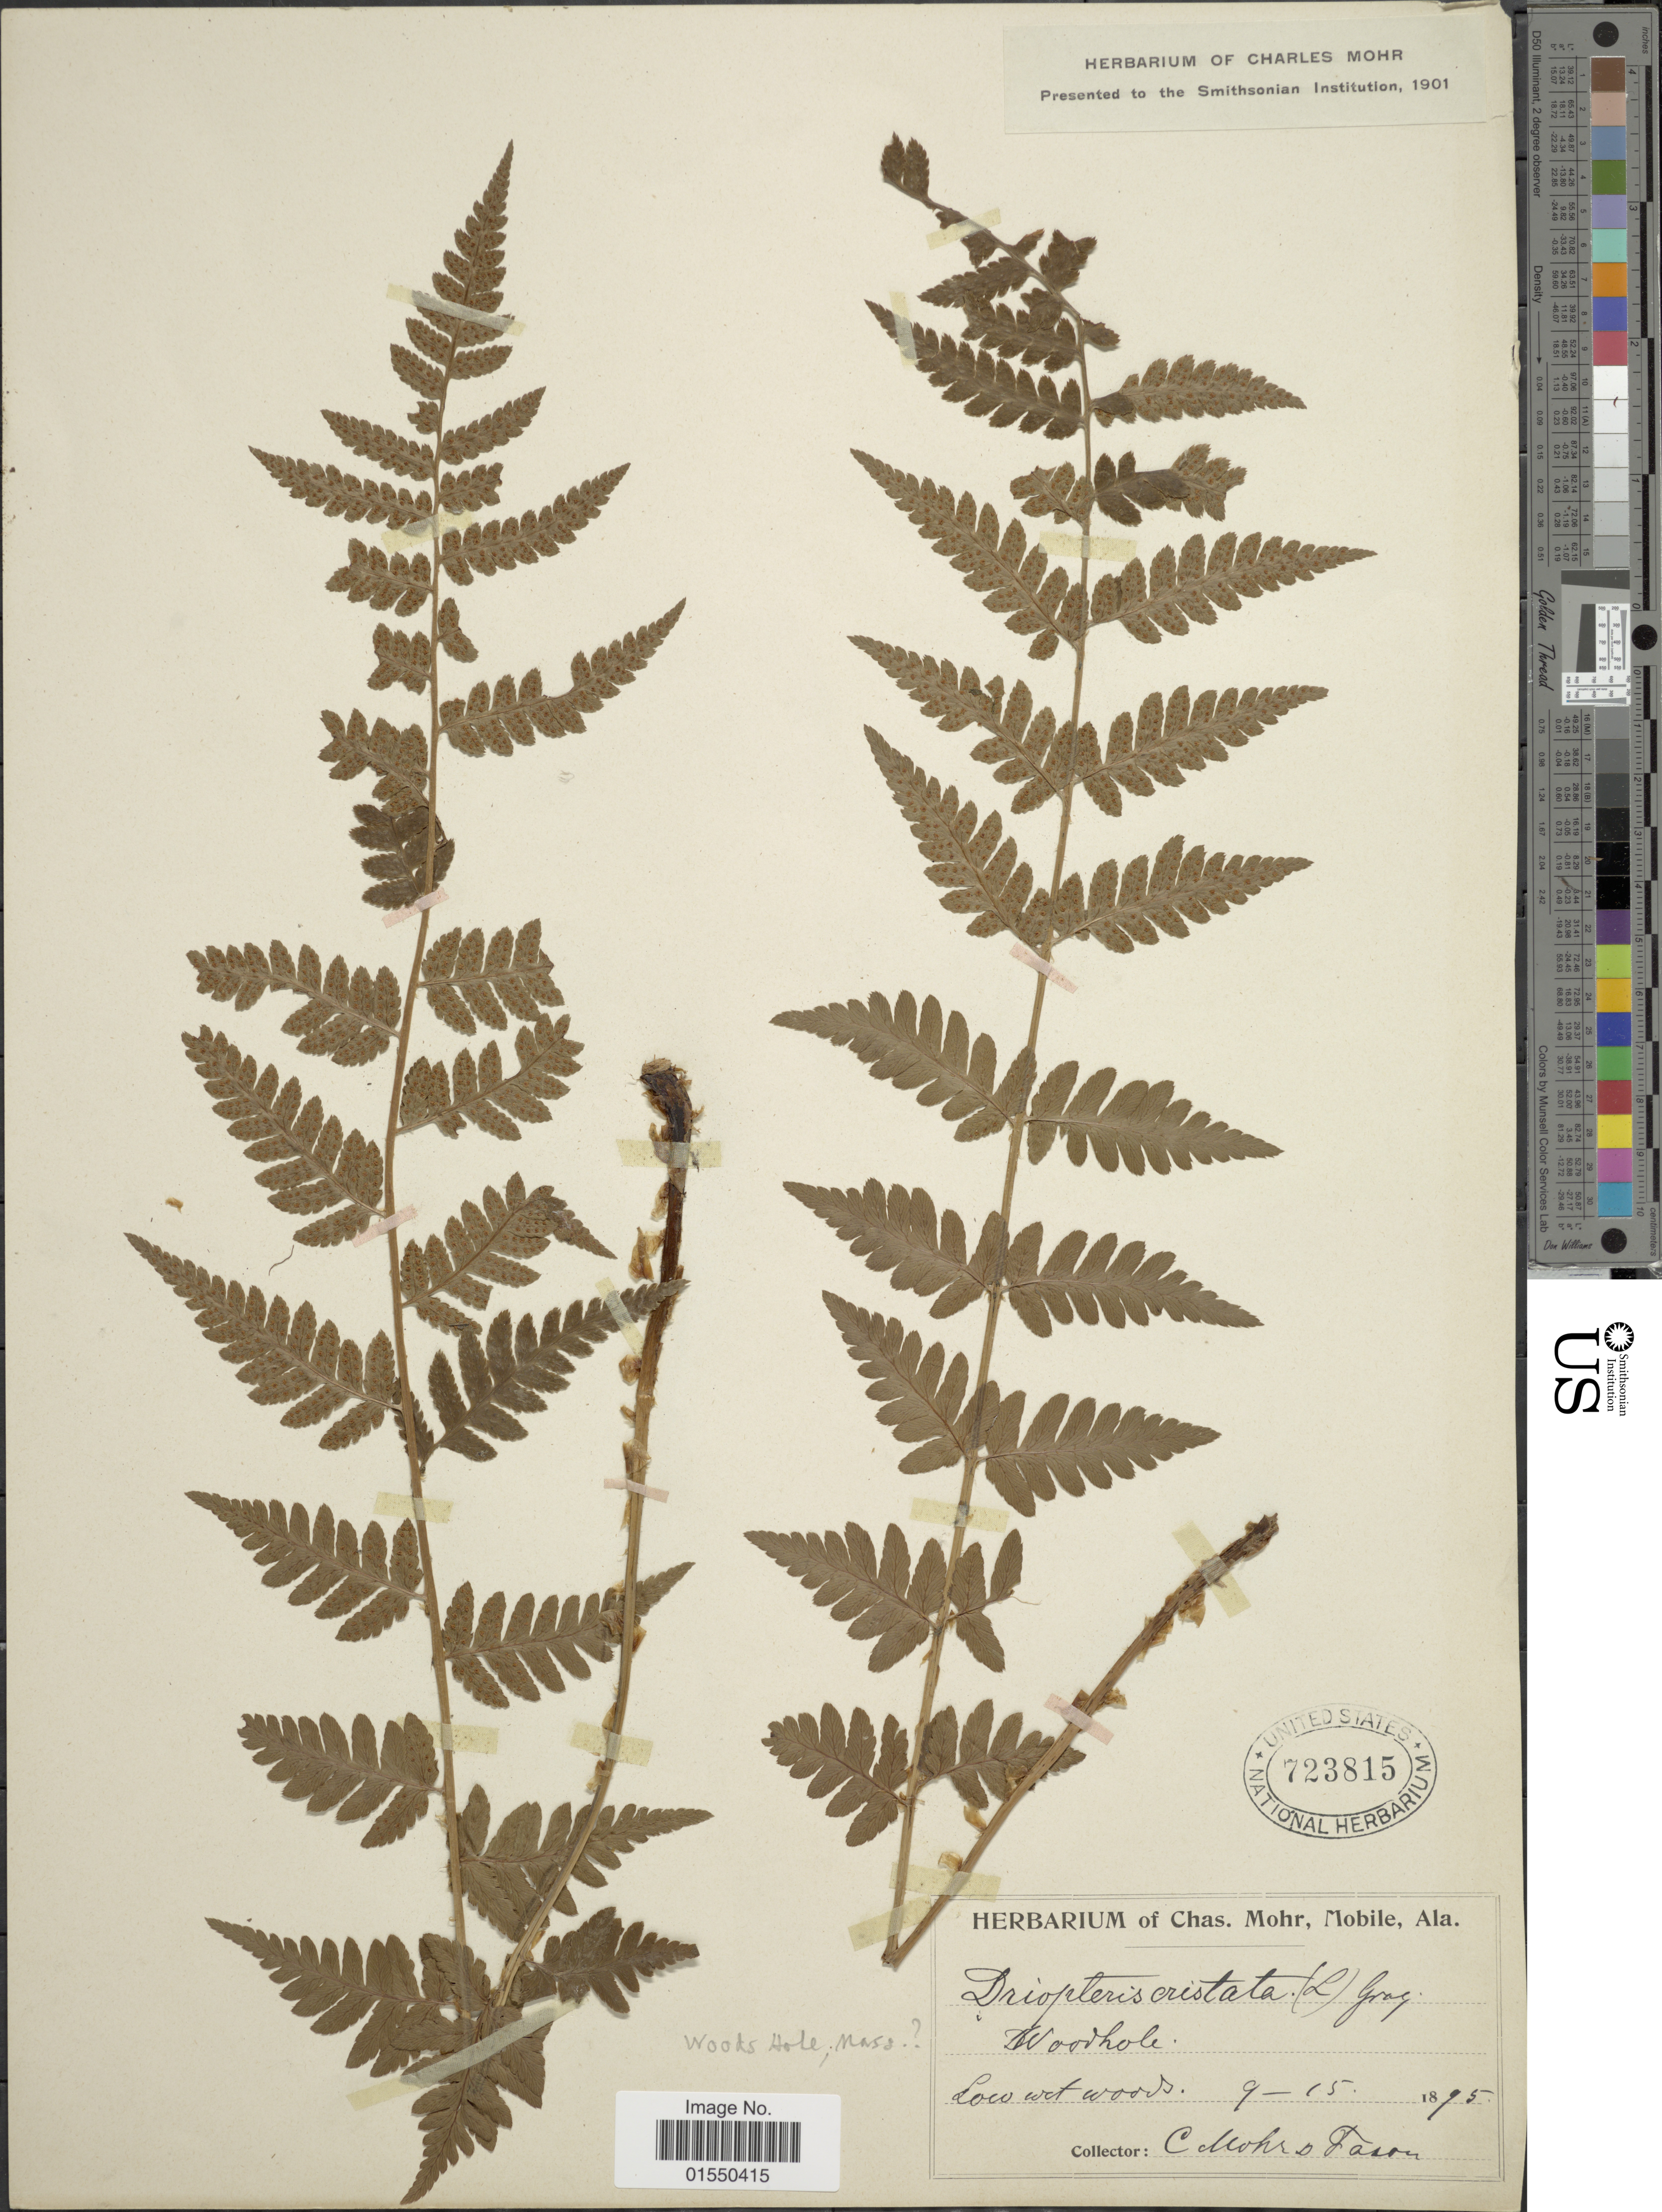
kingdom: Plantae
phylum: Tracheophyta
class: Polypodiopsida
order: Polypodiales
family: Dryopteridaceae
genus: Dryopteris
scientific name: Dryopteris cristata var. spinulosa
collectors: C. T. Mohr & Faxon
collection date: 1895-09-15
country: United States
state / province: Massachusetts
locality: Woodhole, Low wet woods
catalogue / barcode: US 723815